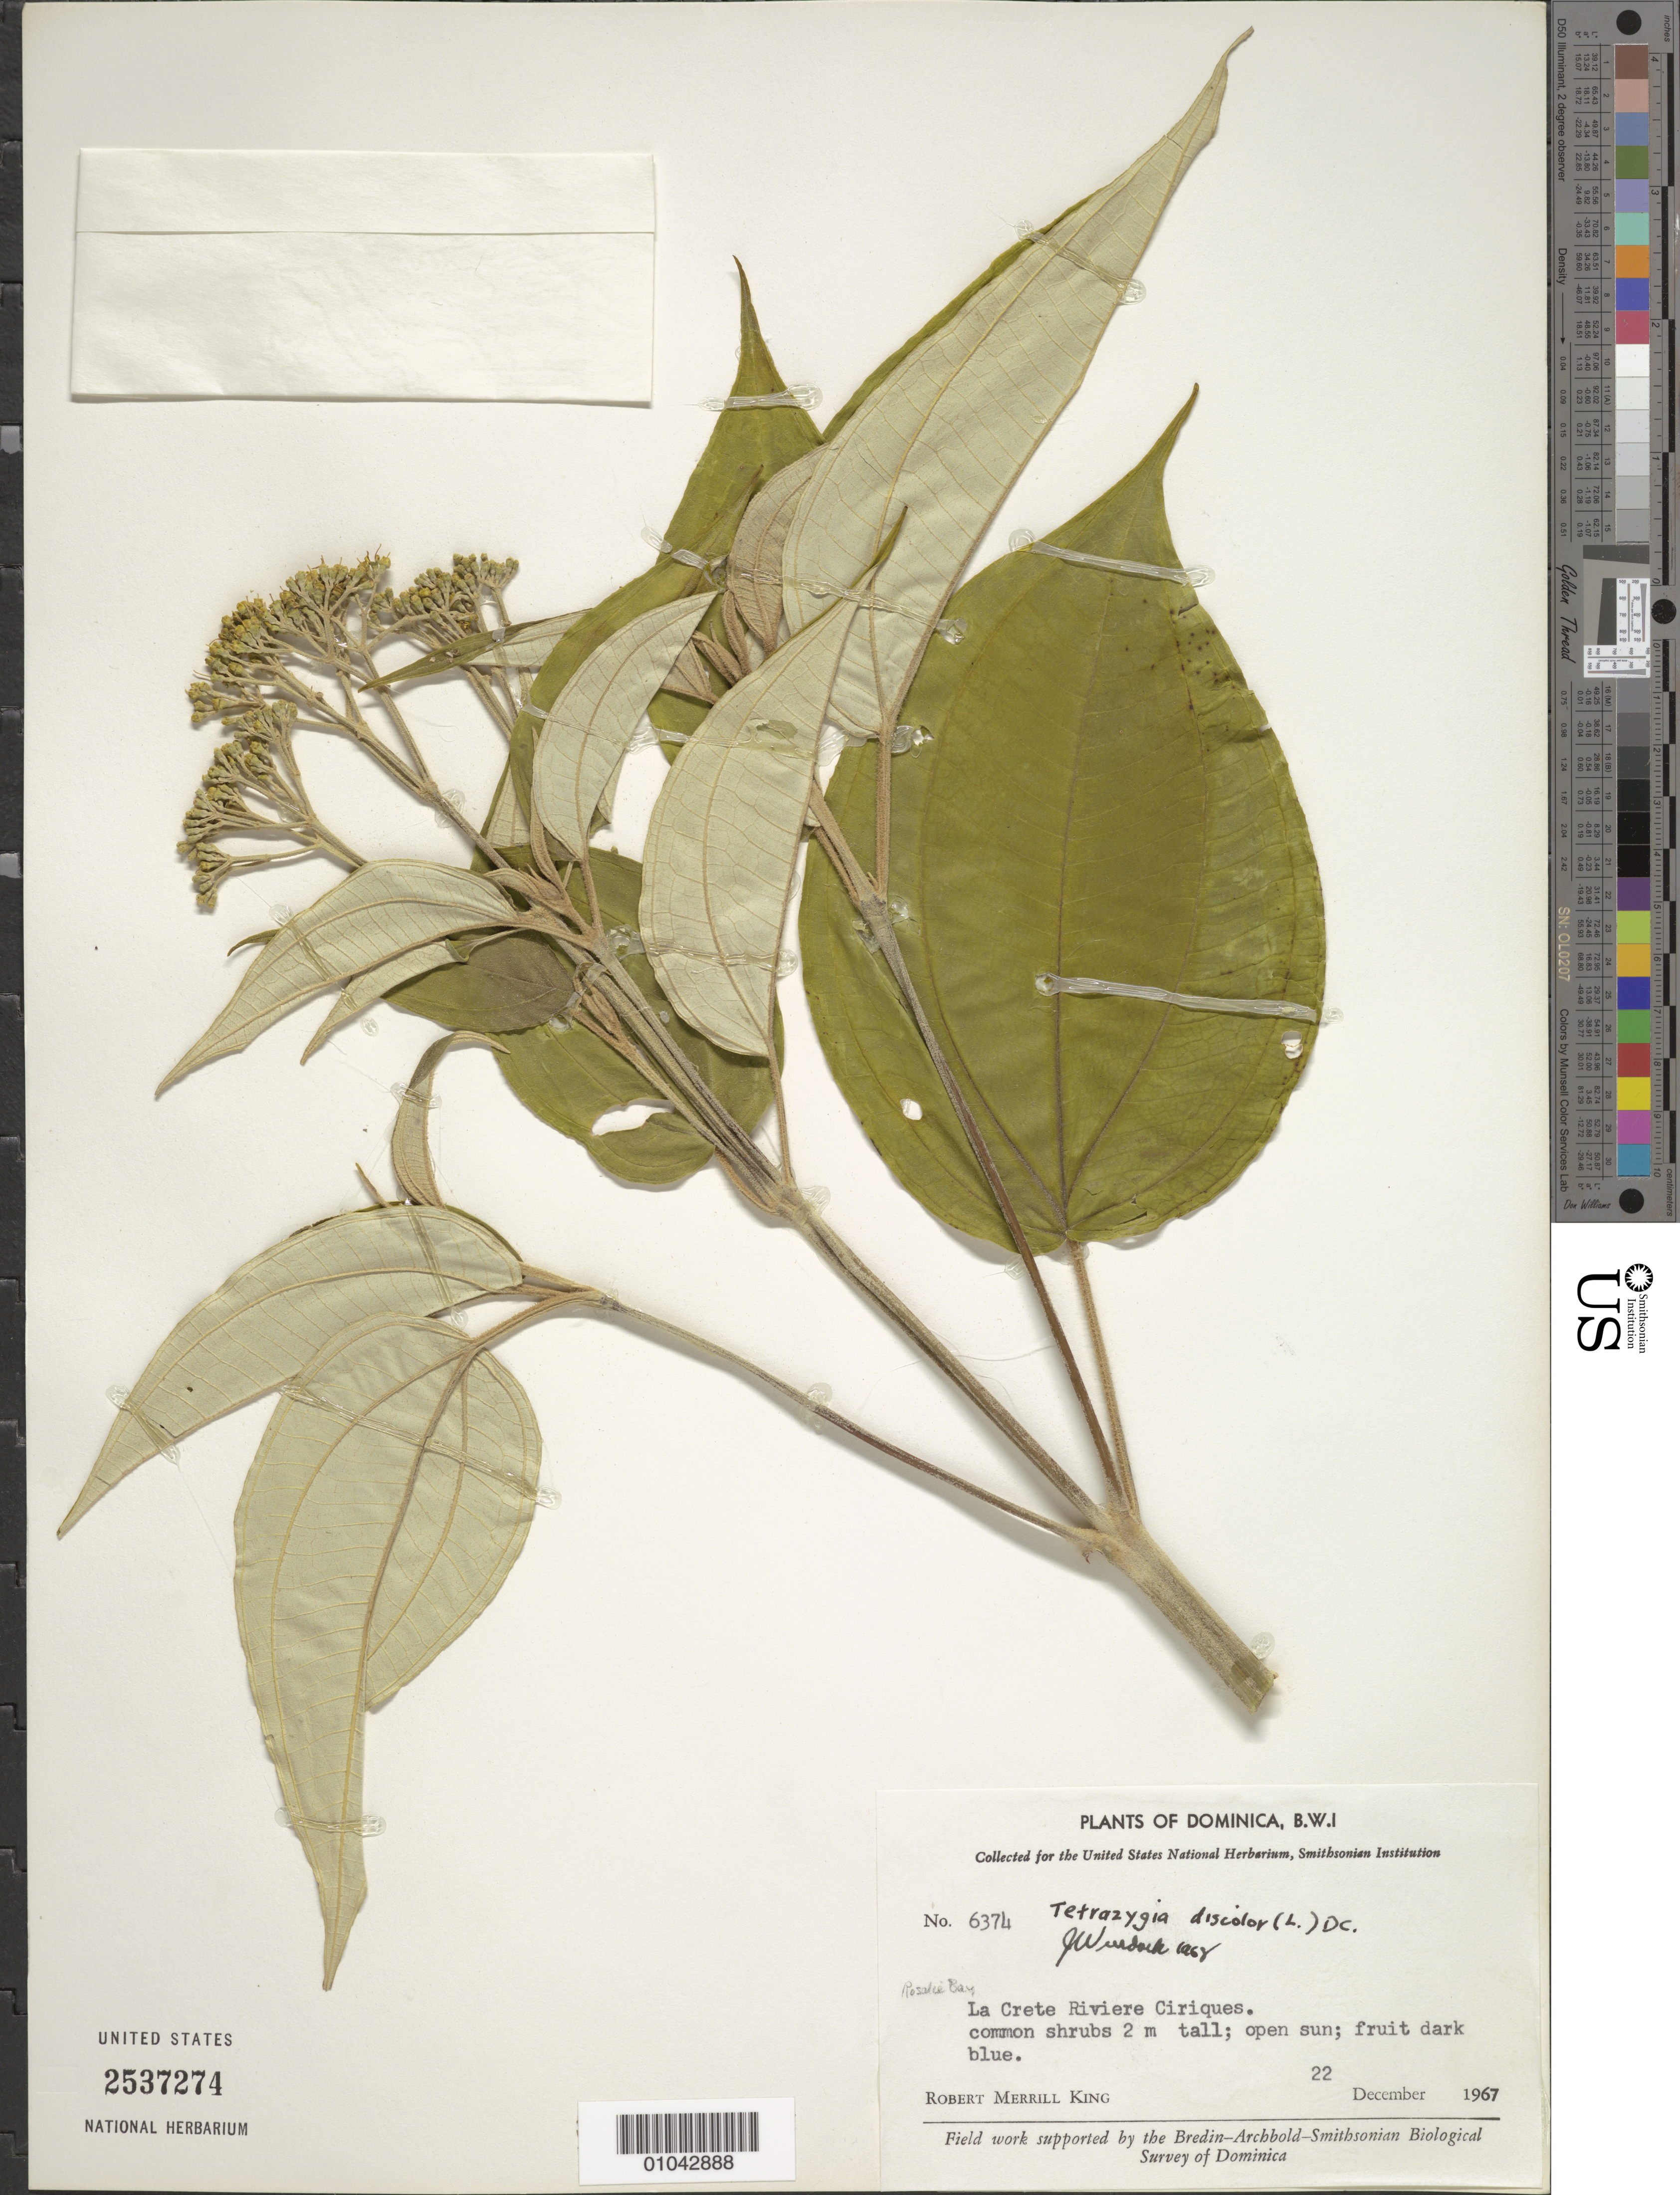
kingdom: Plantae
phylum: Tracheophyta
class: Magnoliopsida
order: Myrtales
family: Melastomataceae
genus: Tetrazygia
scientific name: Tetrazygia discolor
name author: (L.) DC.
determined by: Wurdack, John J., (US), US (UNITED STATES)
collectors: R. M. King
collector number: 6374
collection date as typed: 22 Dec 1967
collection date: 1967-12-22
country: Dominica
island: Dominica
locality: Rosalie Bay, La Crete Riviere Ciriques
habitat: Open sun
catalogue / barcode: US 2537274